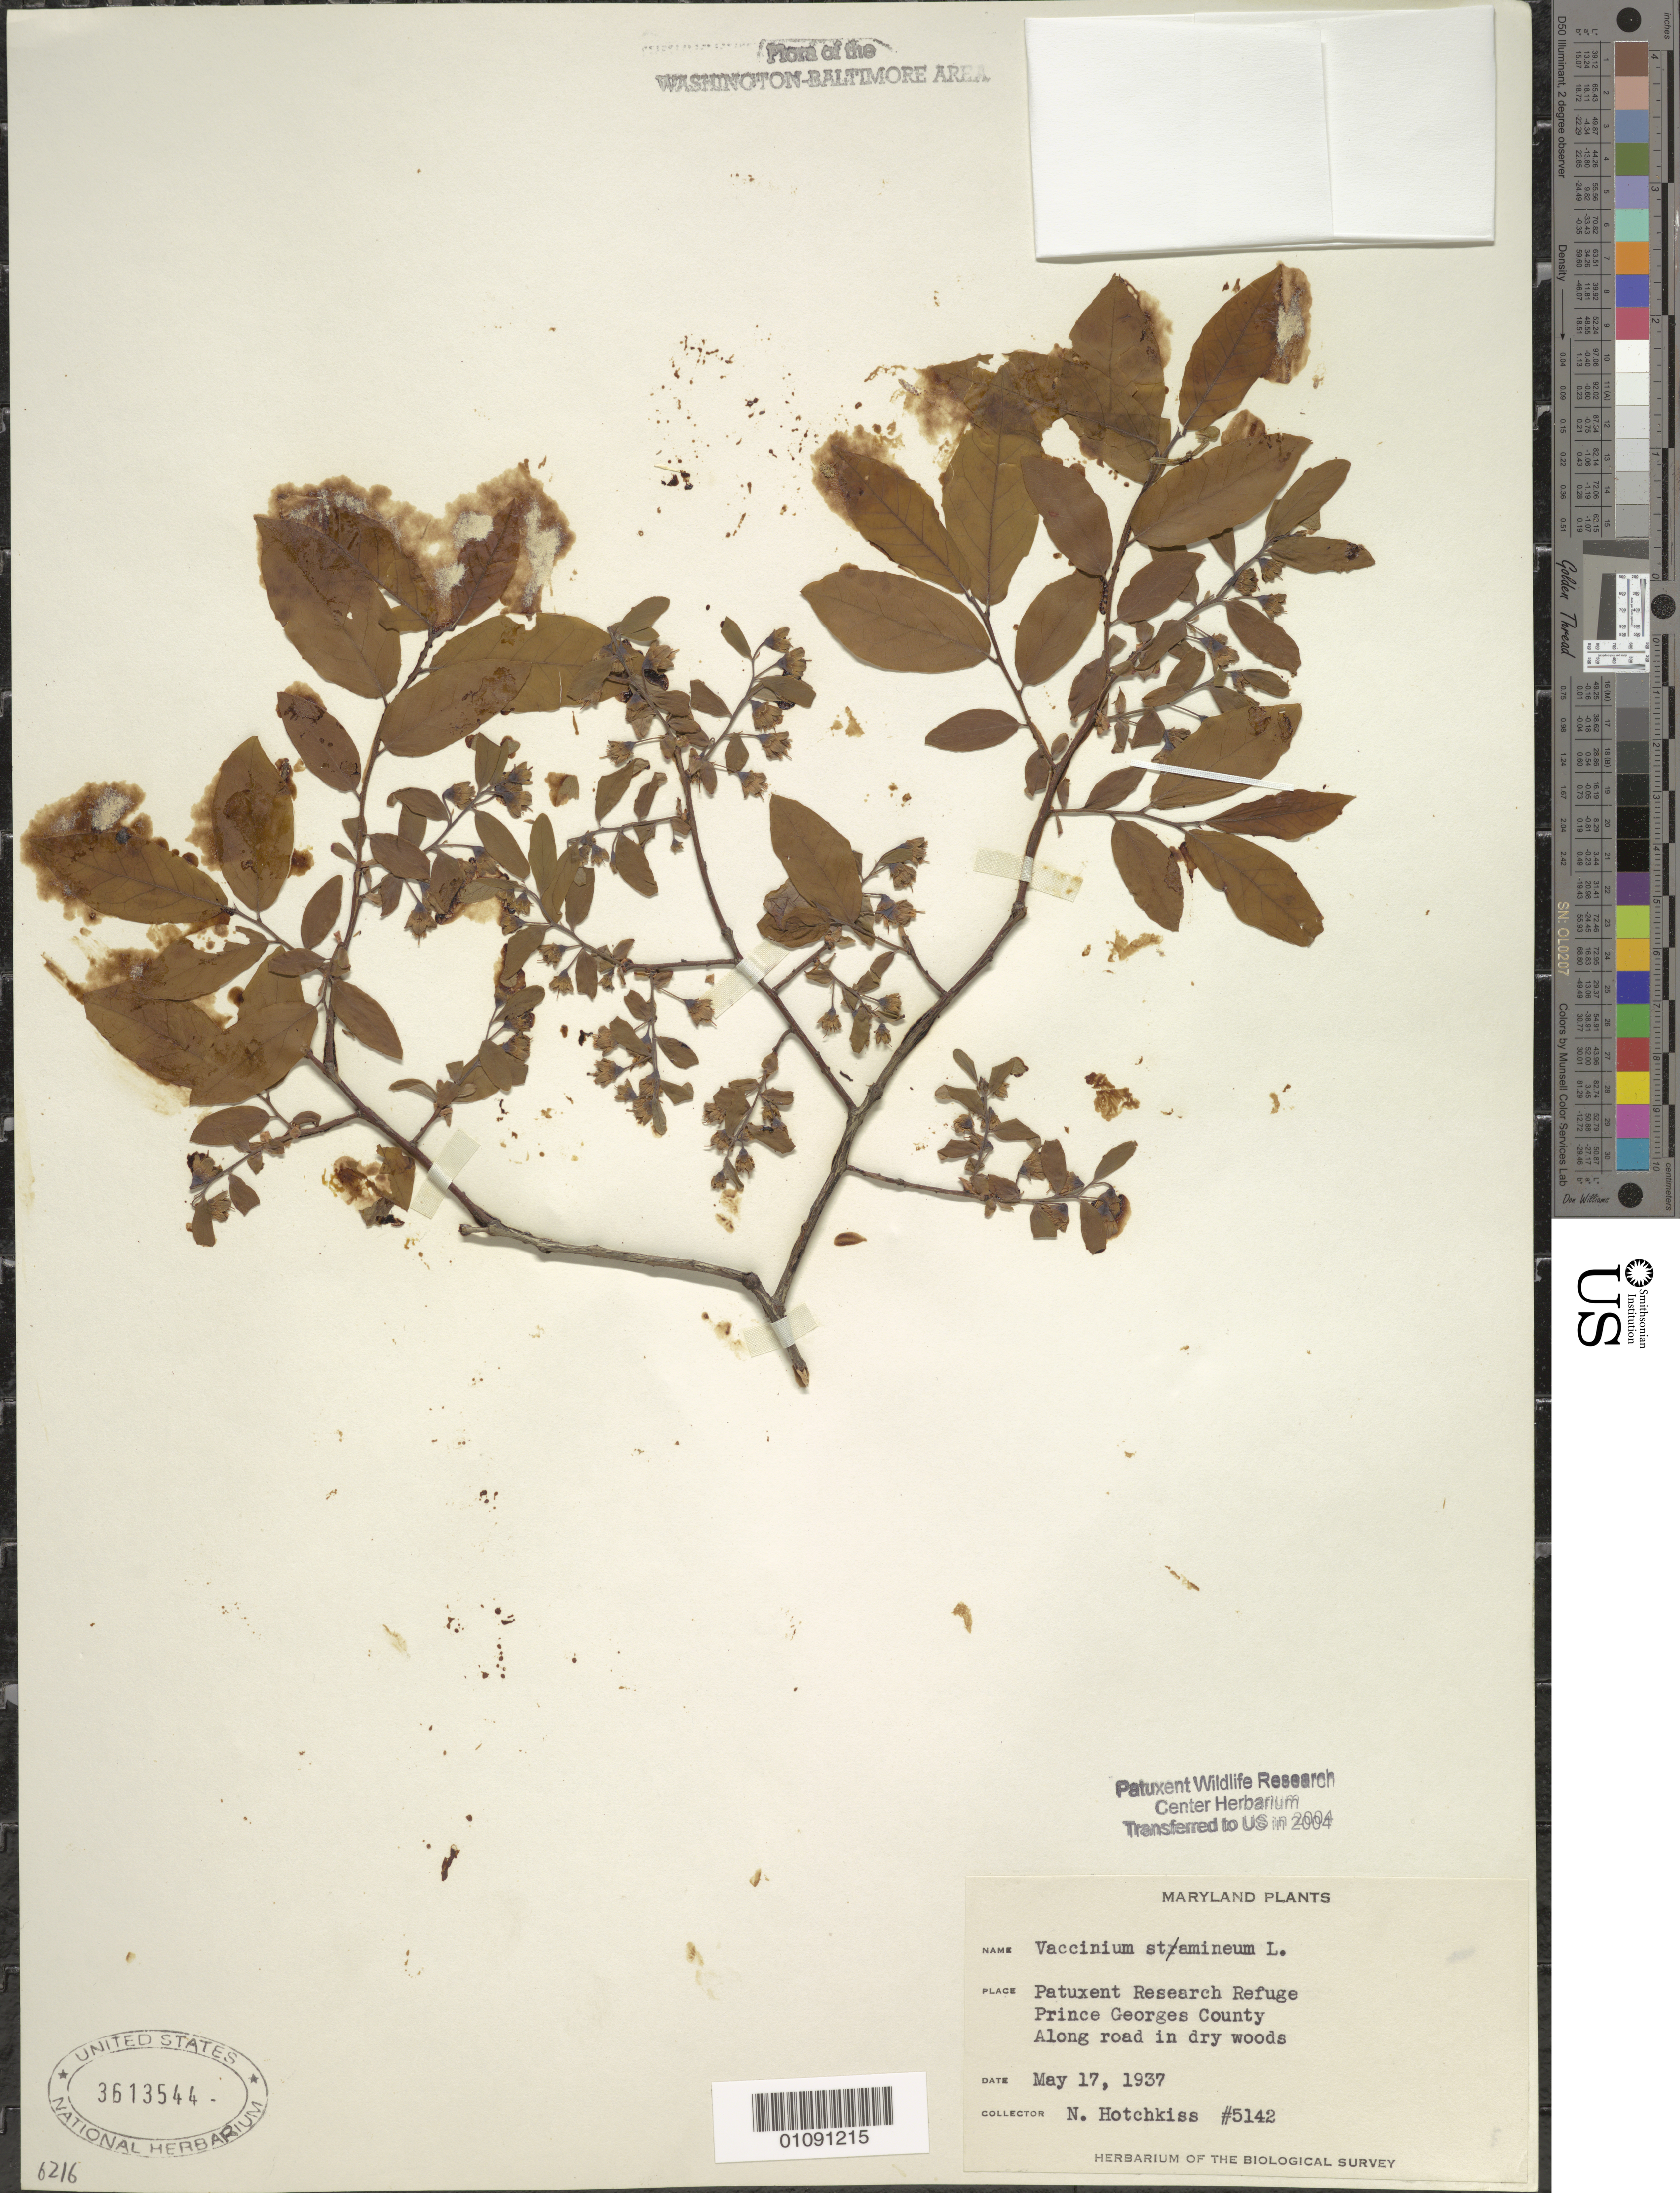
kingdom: Plantae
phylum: Tracheophyta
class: Magnoliopsida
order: Ericales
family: Ericaceae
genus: Vaccinium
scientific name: Vaccinium stamineum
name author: L.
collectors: N. Hotchkiss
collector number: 5142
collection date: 1937-05-17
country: United States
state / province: Maryland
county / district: Prince George's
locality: Patuxent Wildlife Refuge.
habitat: Along road in dry woods.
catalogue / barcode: US 3613544